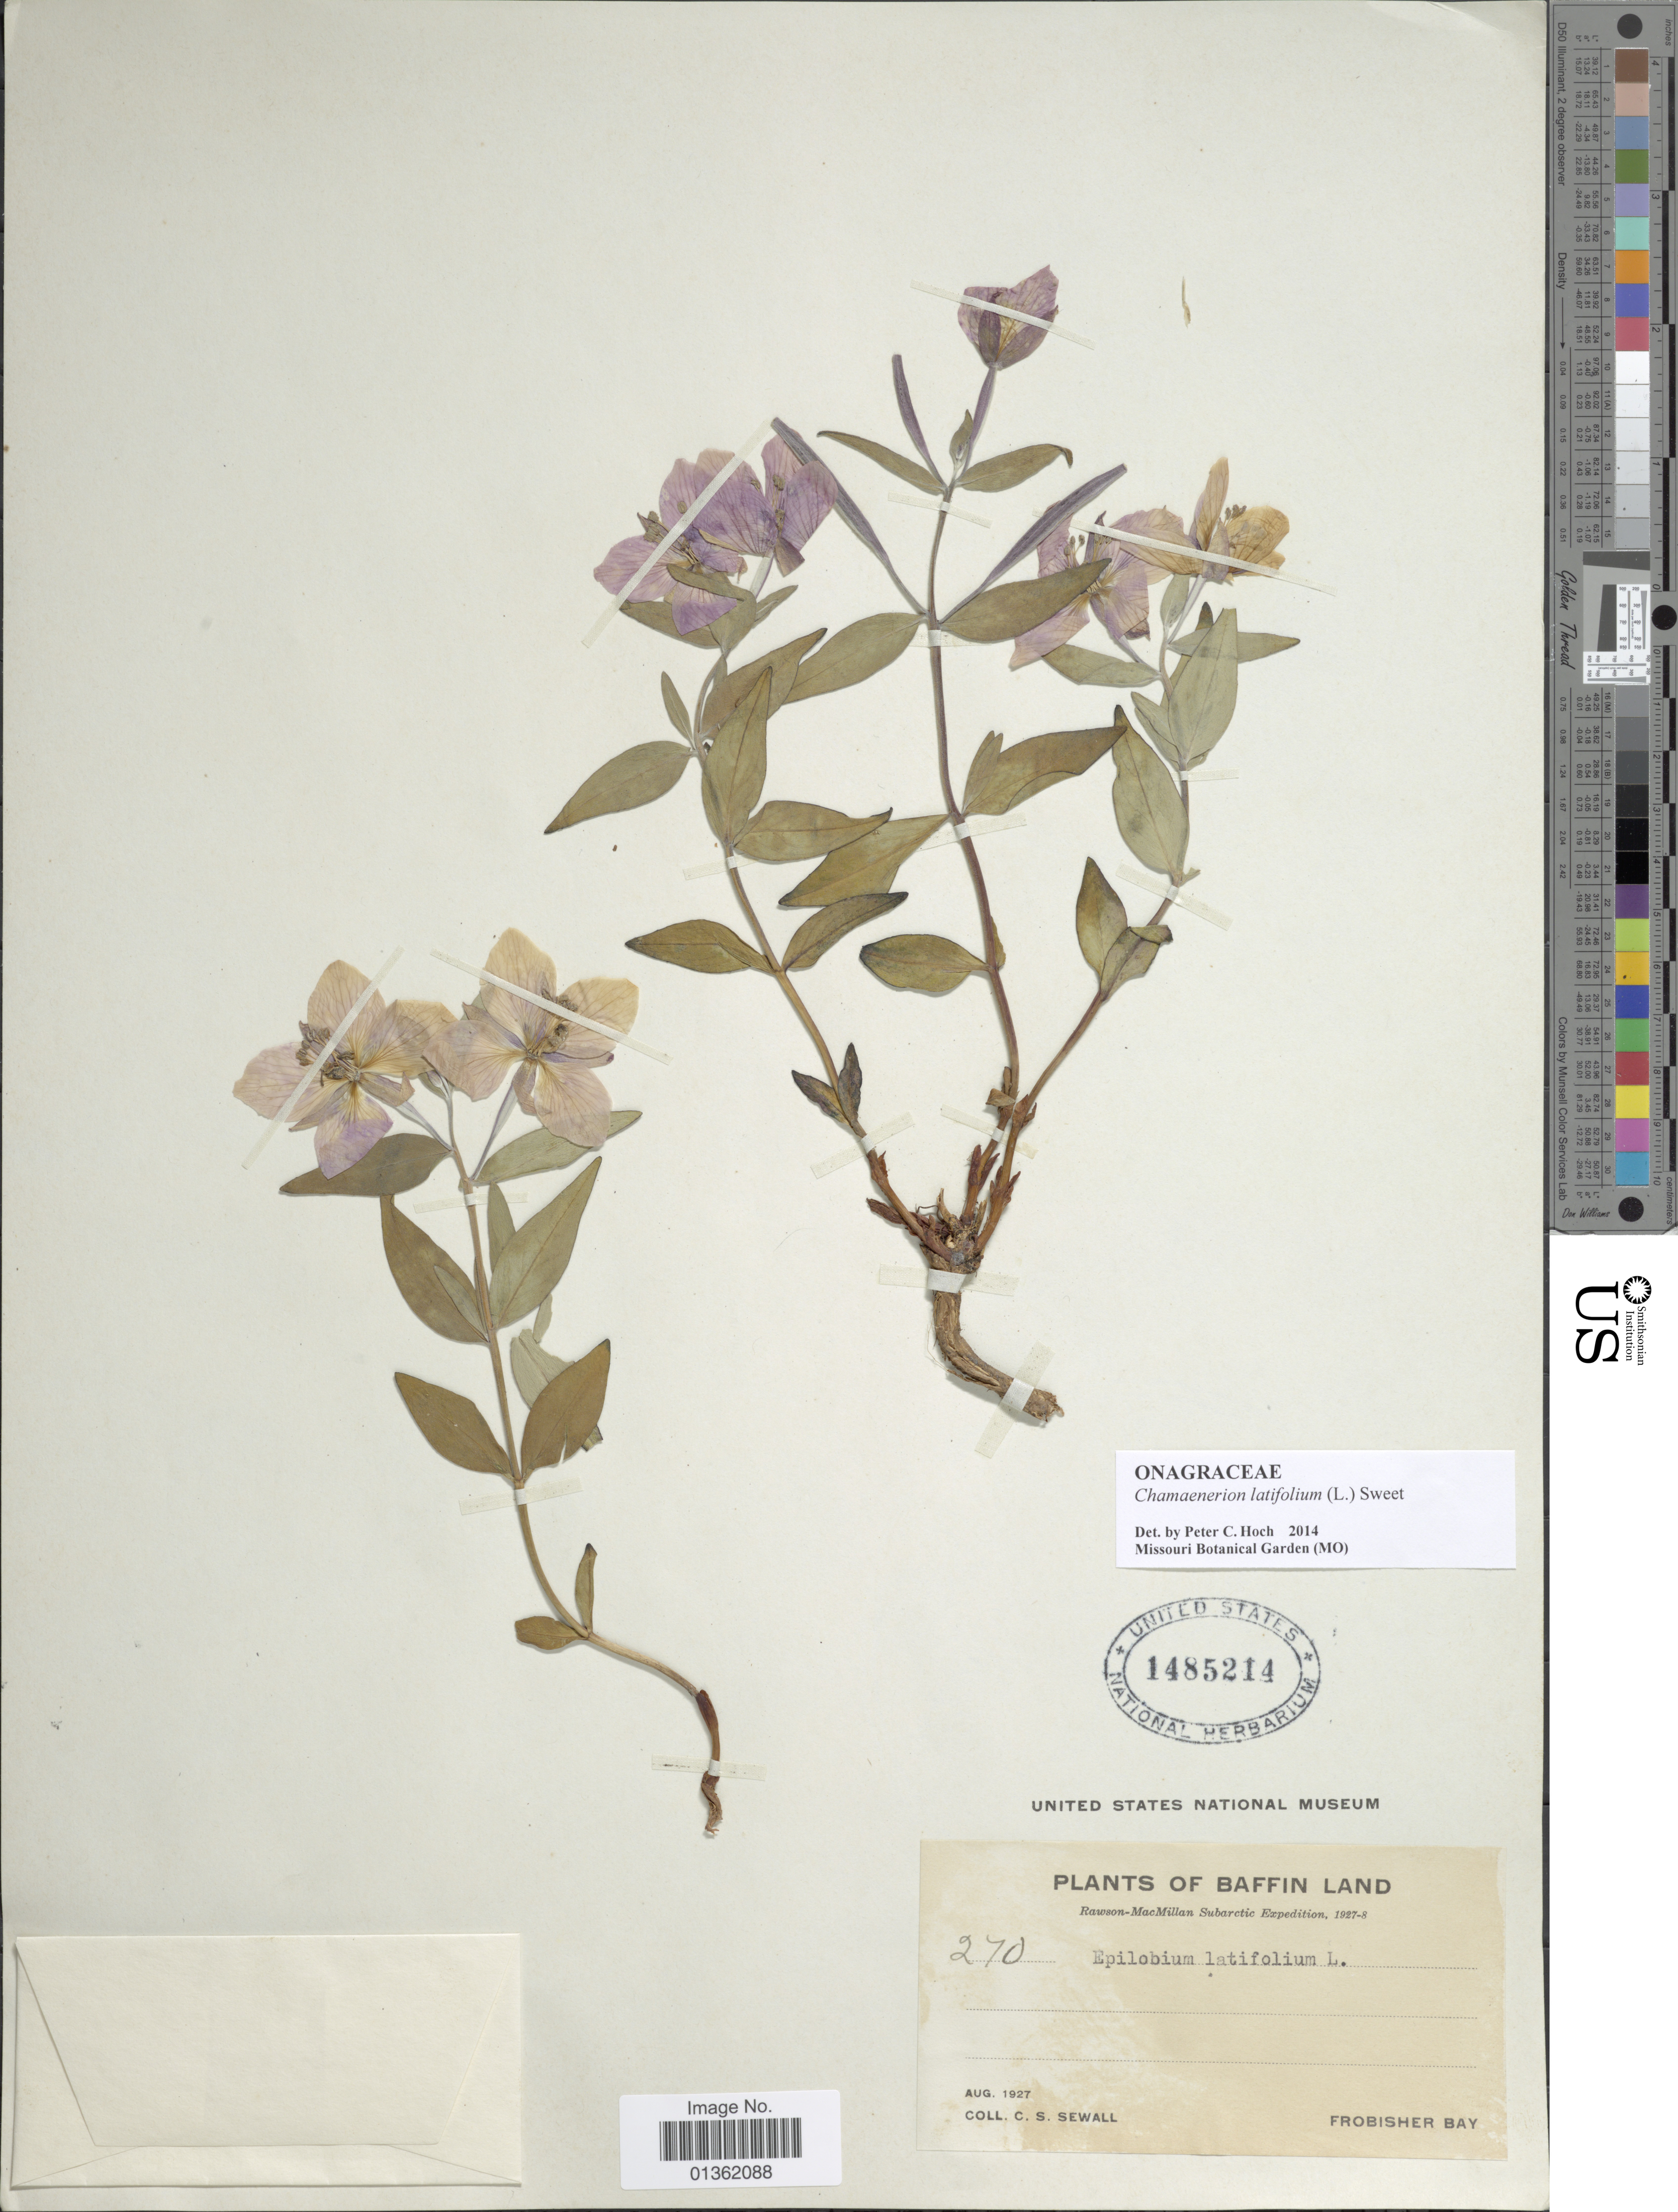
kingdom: Plantae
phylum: Tracheophyta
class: Magnoliopsida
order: Myrtales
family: Onagraceae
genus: Chamaenerion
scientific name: Chamaenerion latifolium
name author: (L.) Th. Fr. & Lange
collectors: C. Sewall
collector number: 270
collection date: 1927-08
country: Canada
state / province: Nunavut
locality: Baffin Land. Frobisher Bay.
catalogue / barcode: US 1485214